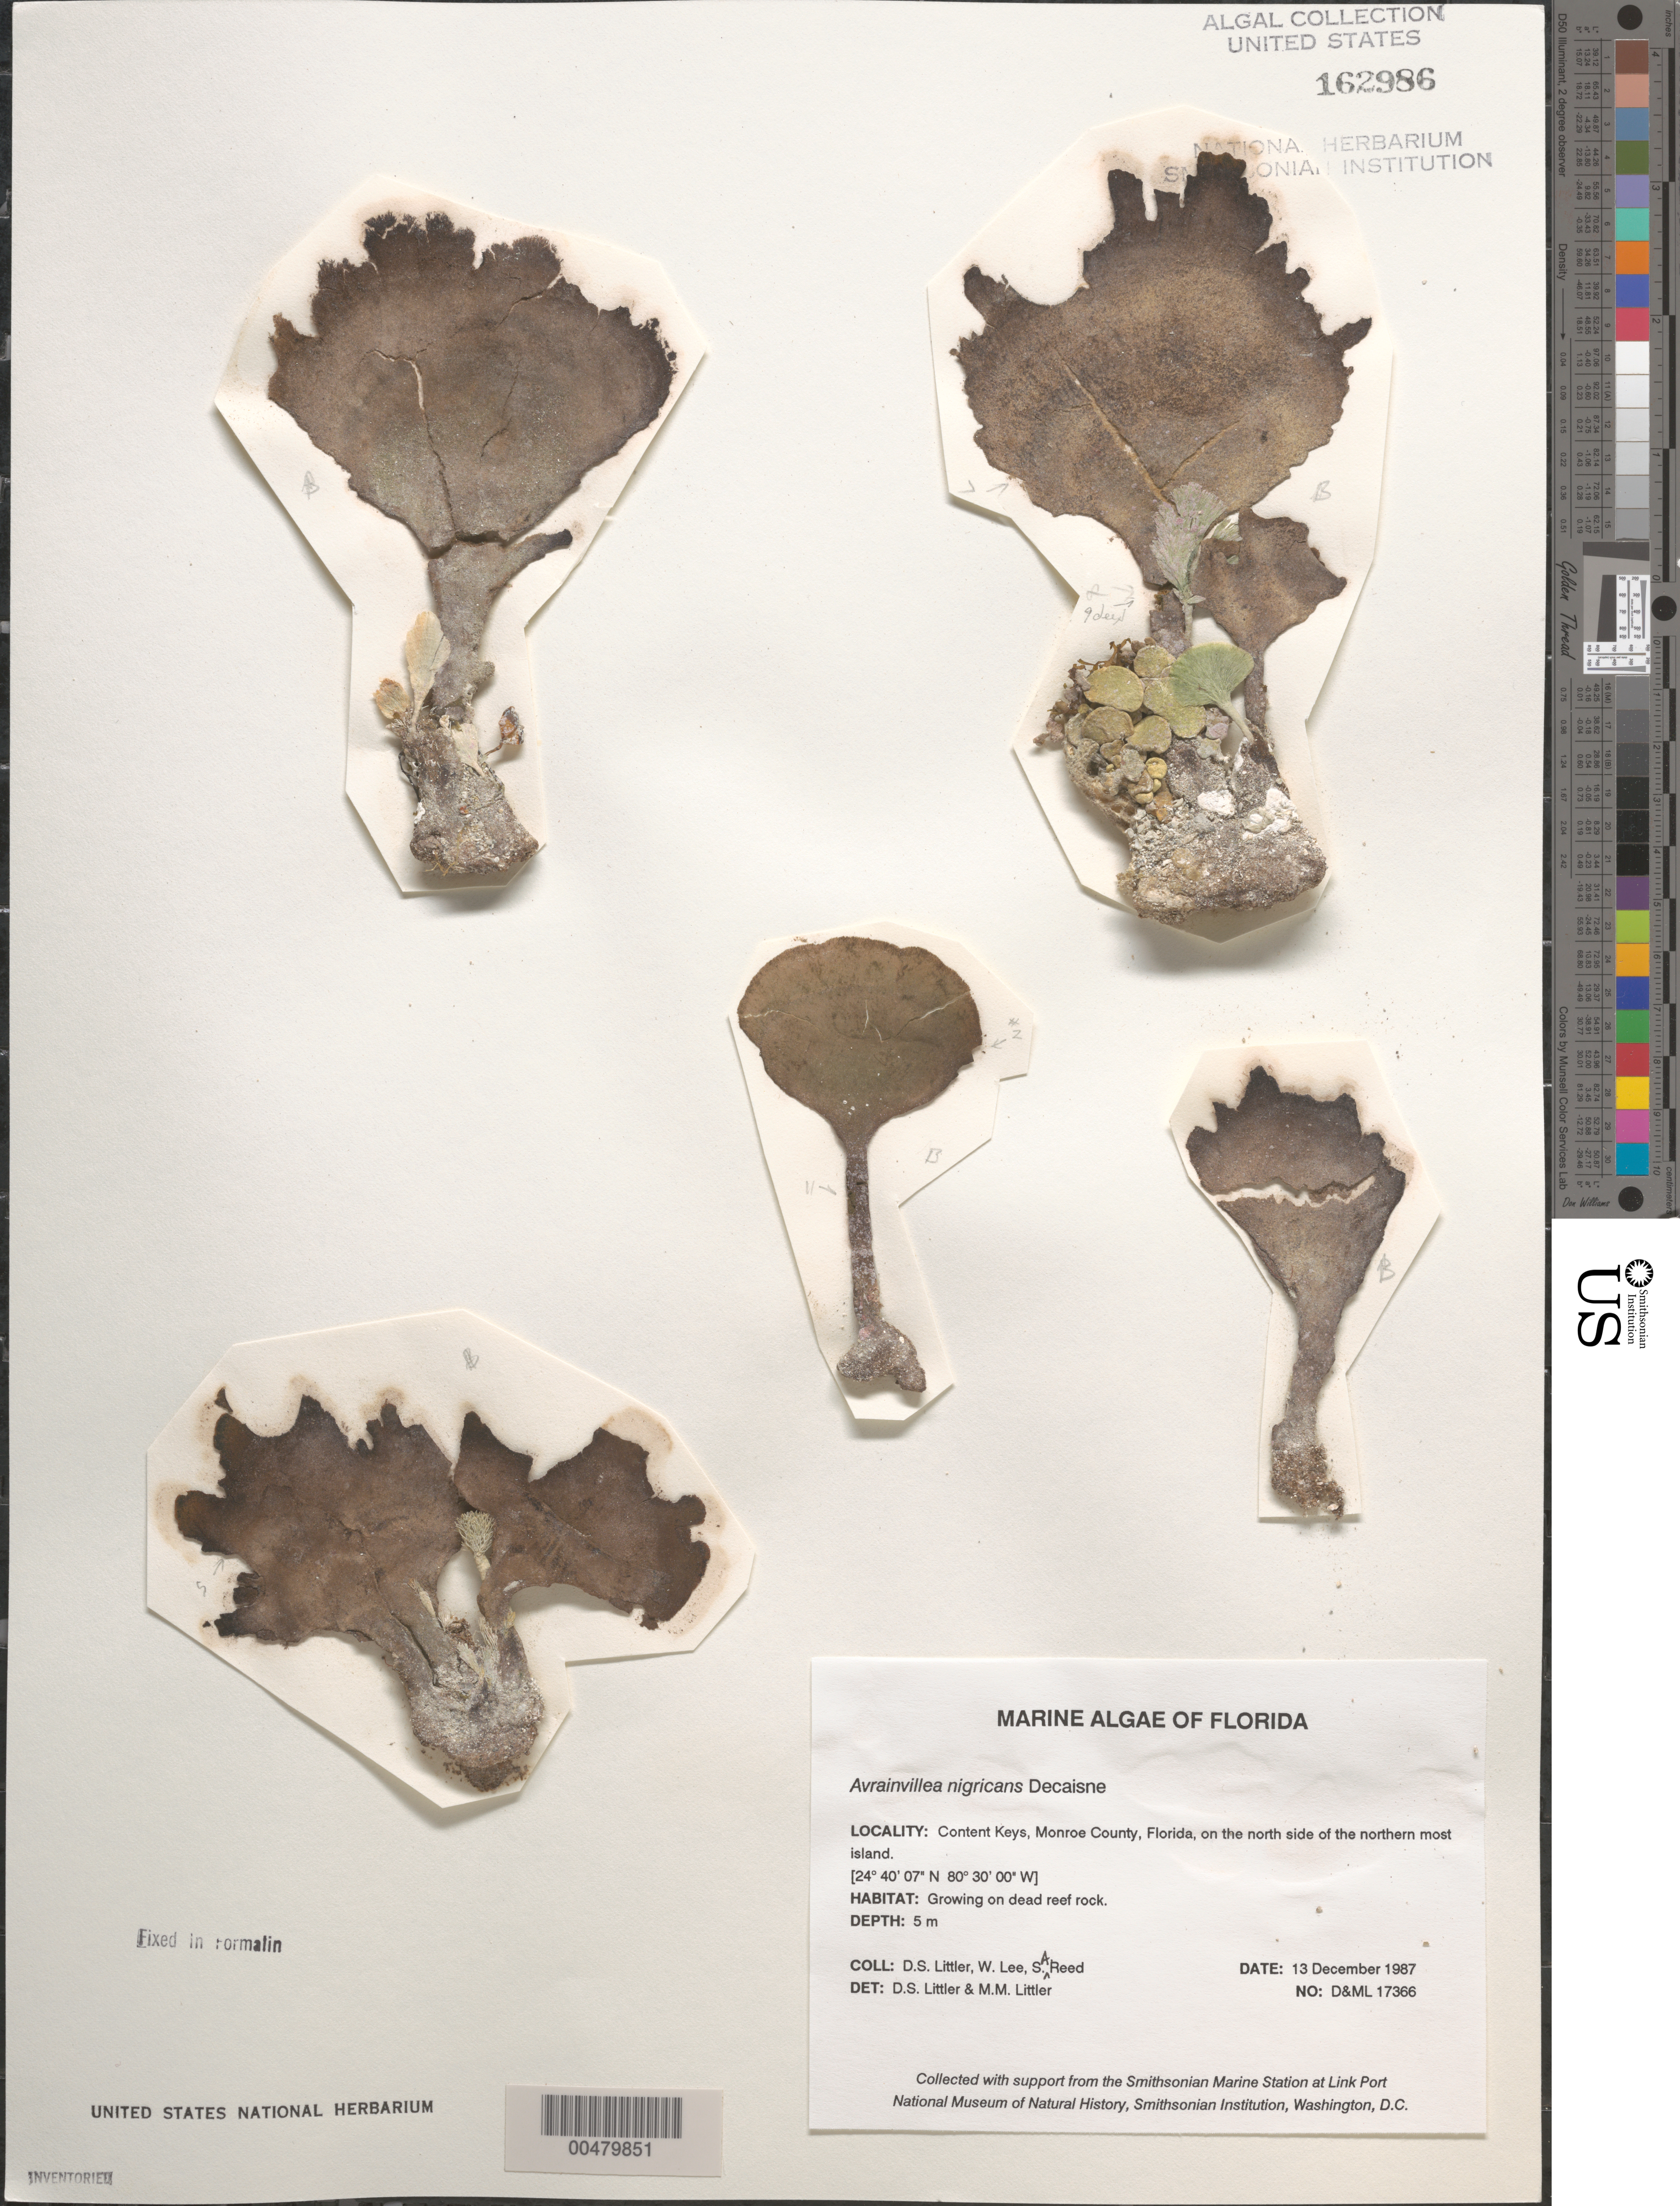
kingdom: Plantae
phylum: Chlorophyta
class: Ulvophyceae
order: Bryopsidales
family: Dichotomosiphonaceae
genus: Avrainvillea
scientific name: Avrainvillea nigricans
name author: Decne.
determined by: Littler, D. S.; Littler, M. M.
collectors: D. S. Littler, W. Lee & S. Reed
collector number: D&ML 17366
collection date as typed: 13 Dec 1987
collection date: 1987-12-13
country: United States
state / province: Florida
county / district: Monroe County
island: Content Keys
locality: Northernmost island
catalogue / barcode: US 162986